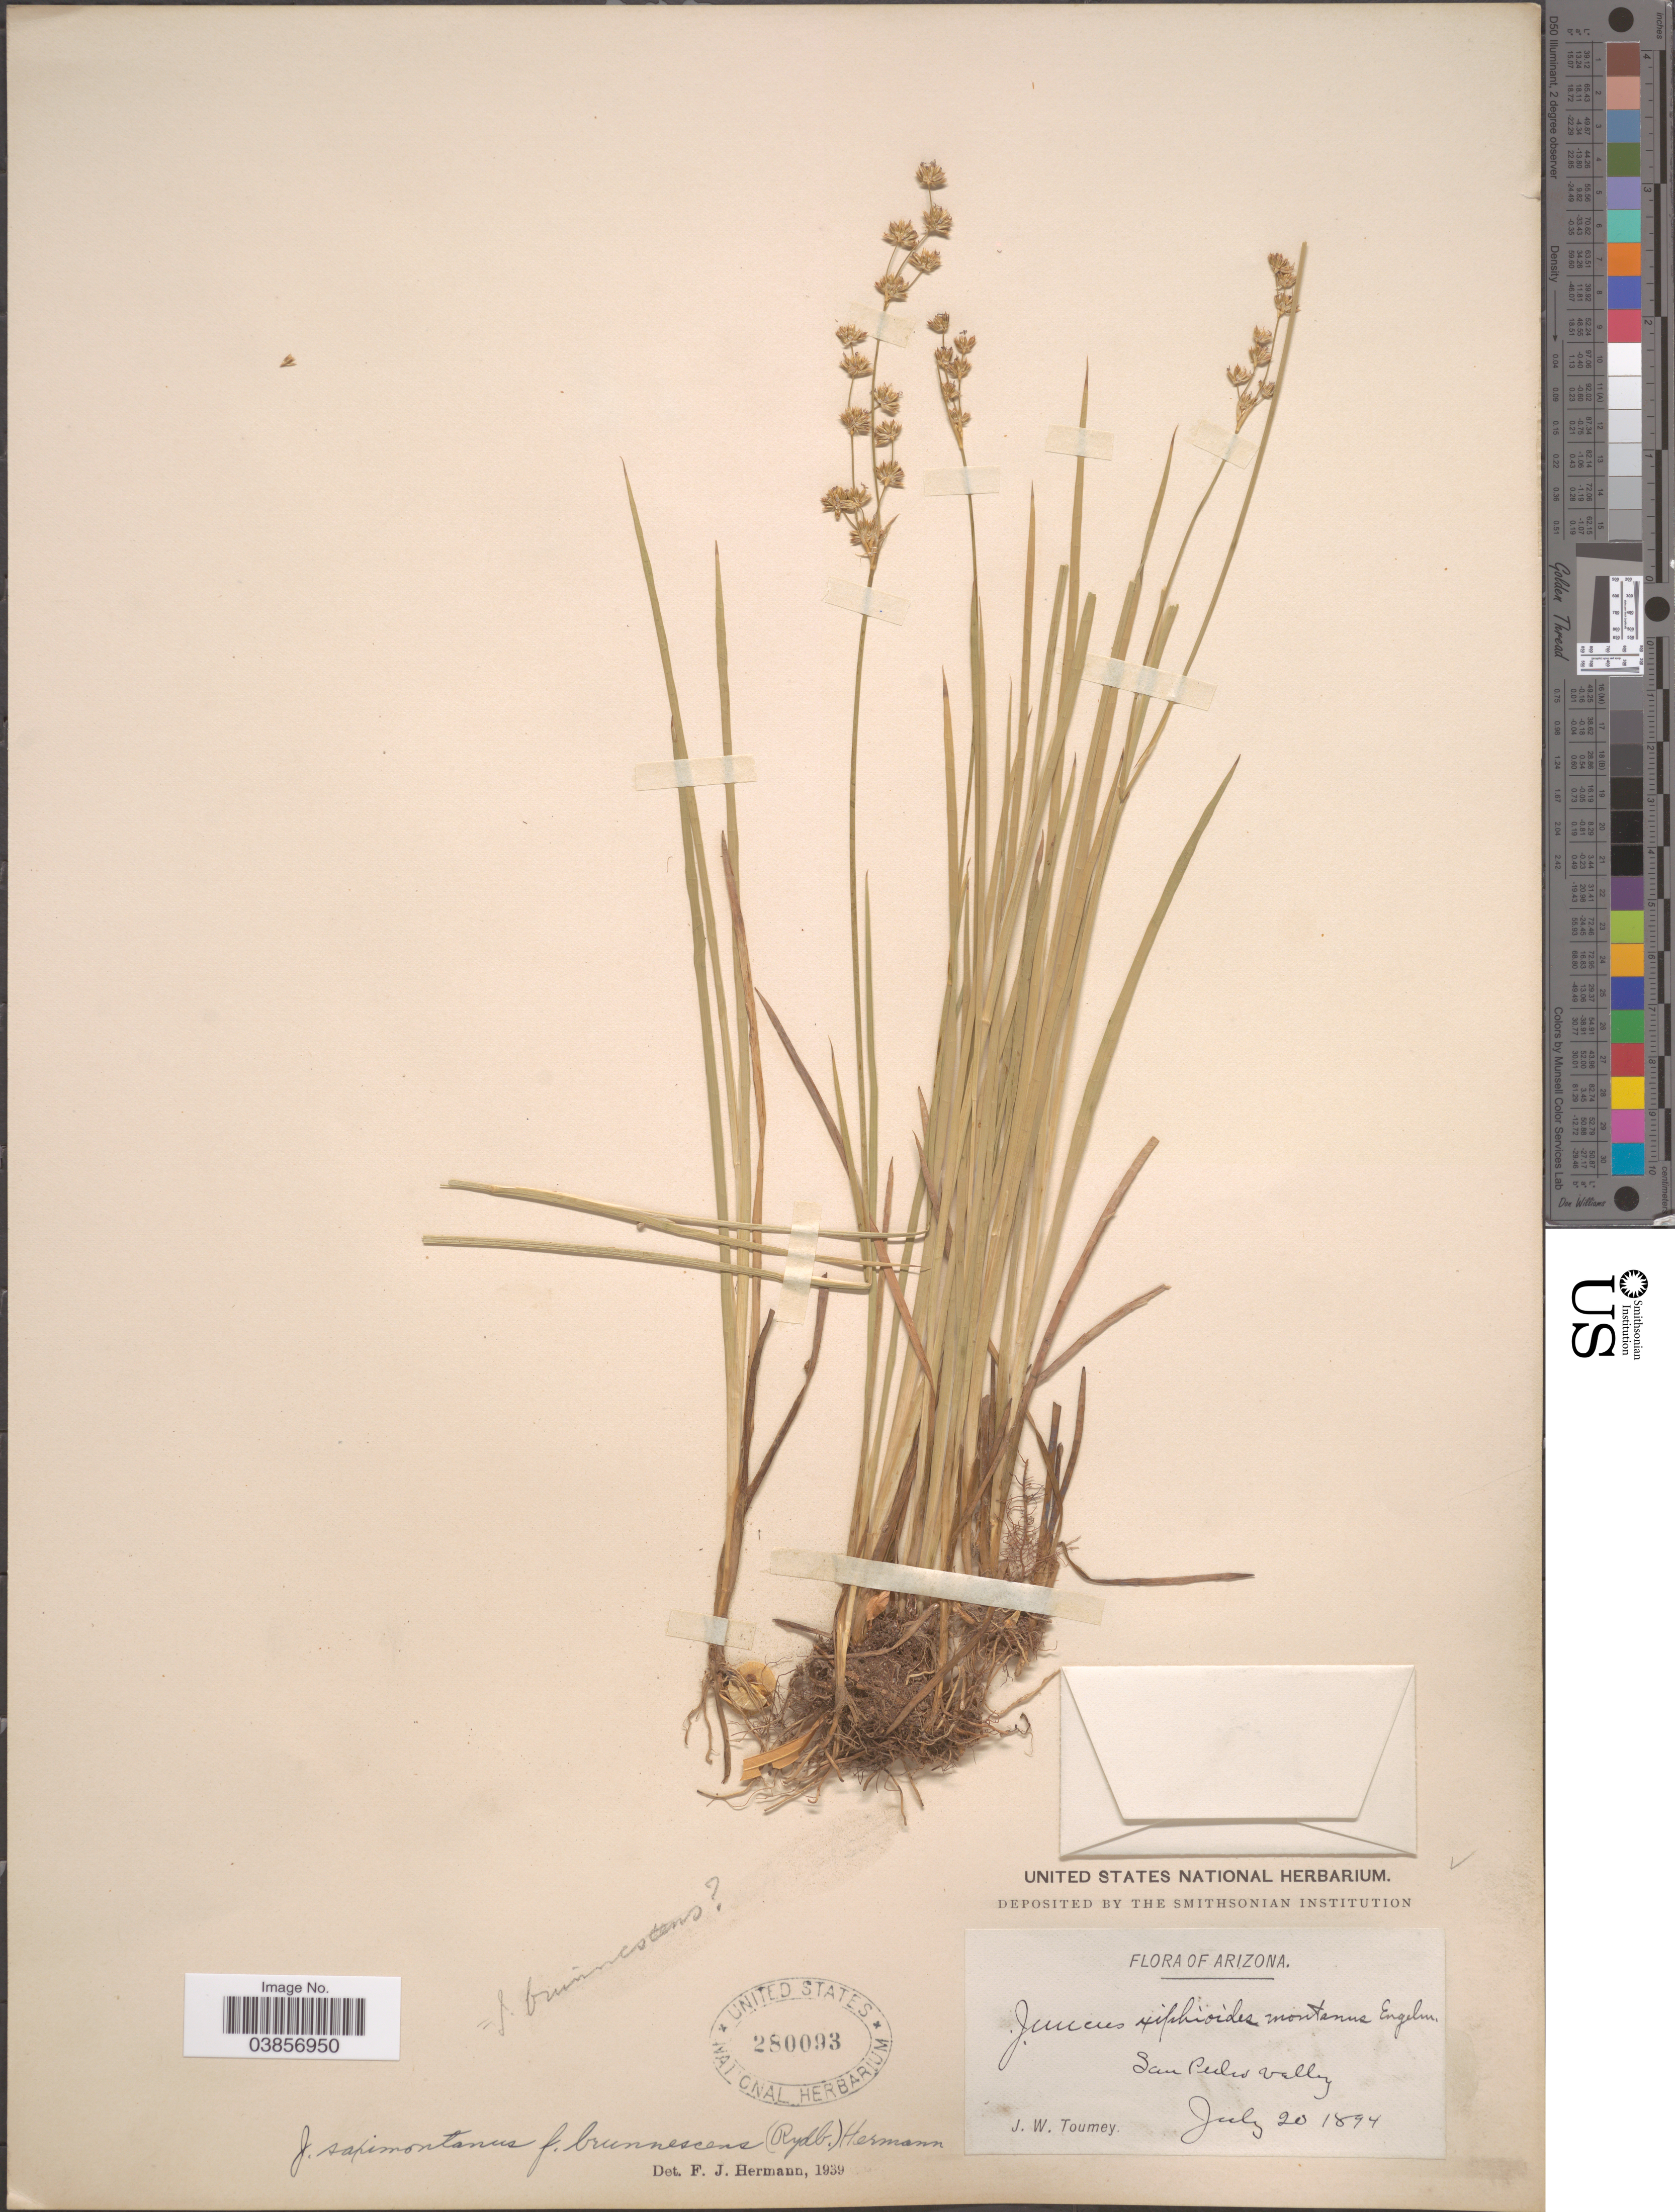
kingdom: Plantae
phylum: Tracheophyta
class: Liliopsida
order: Poales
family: Juncaceae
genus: Juncus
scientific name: Juncus saximontanus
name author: A. Nelson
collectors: J. W. Toumey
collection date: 1894-07-20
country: United States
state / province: Arizona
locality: San Pedro valley.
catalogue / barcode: US 280093